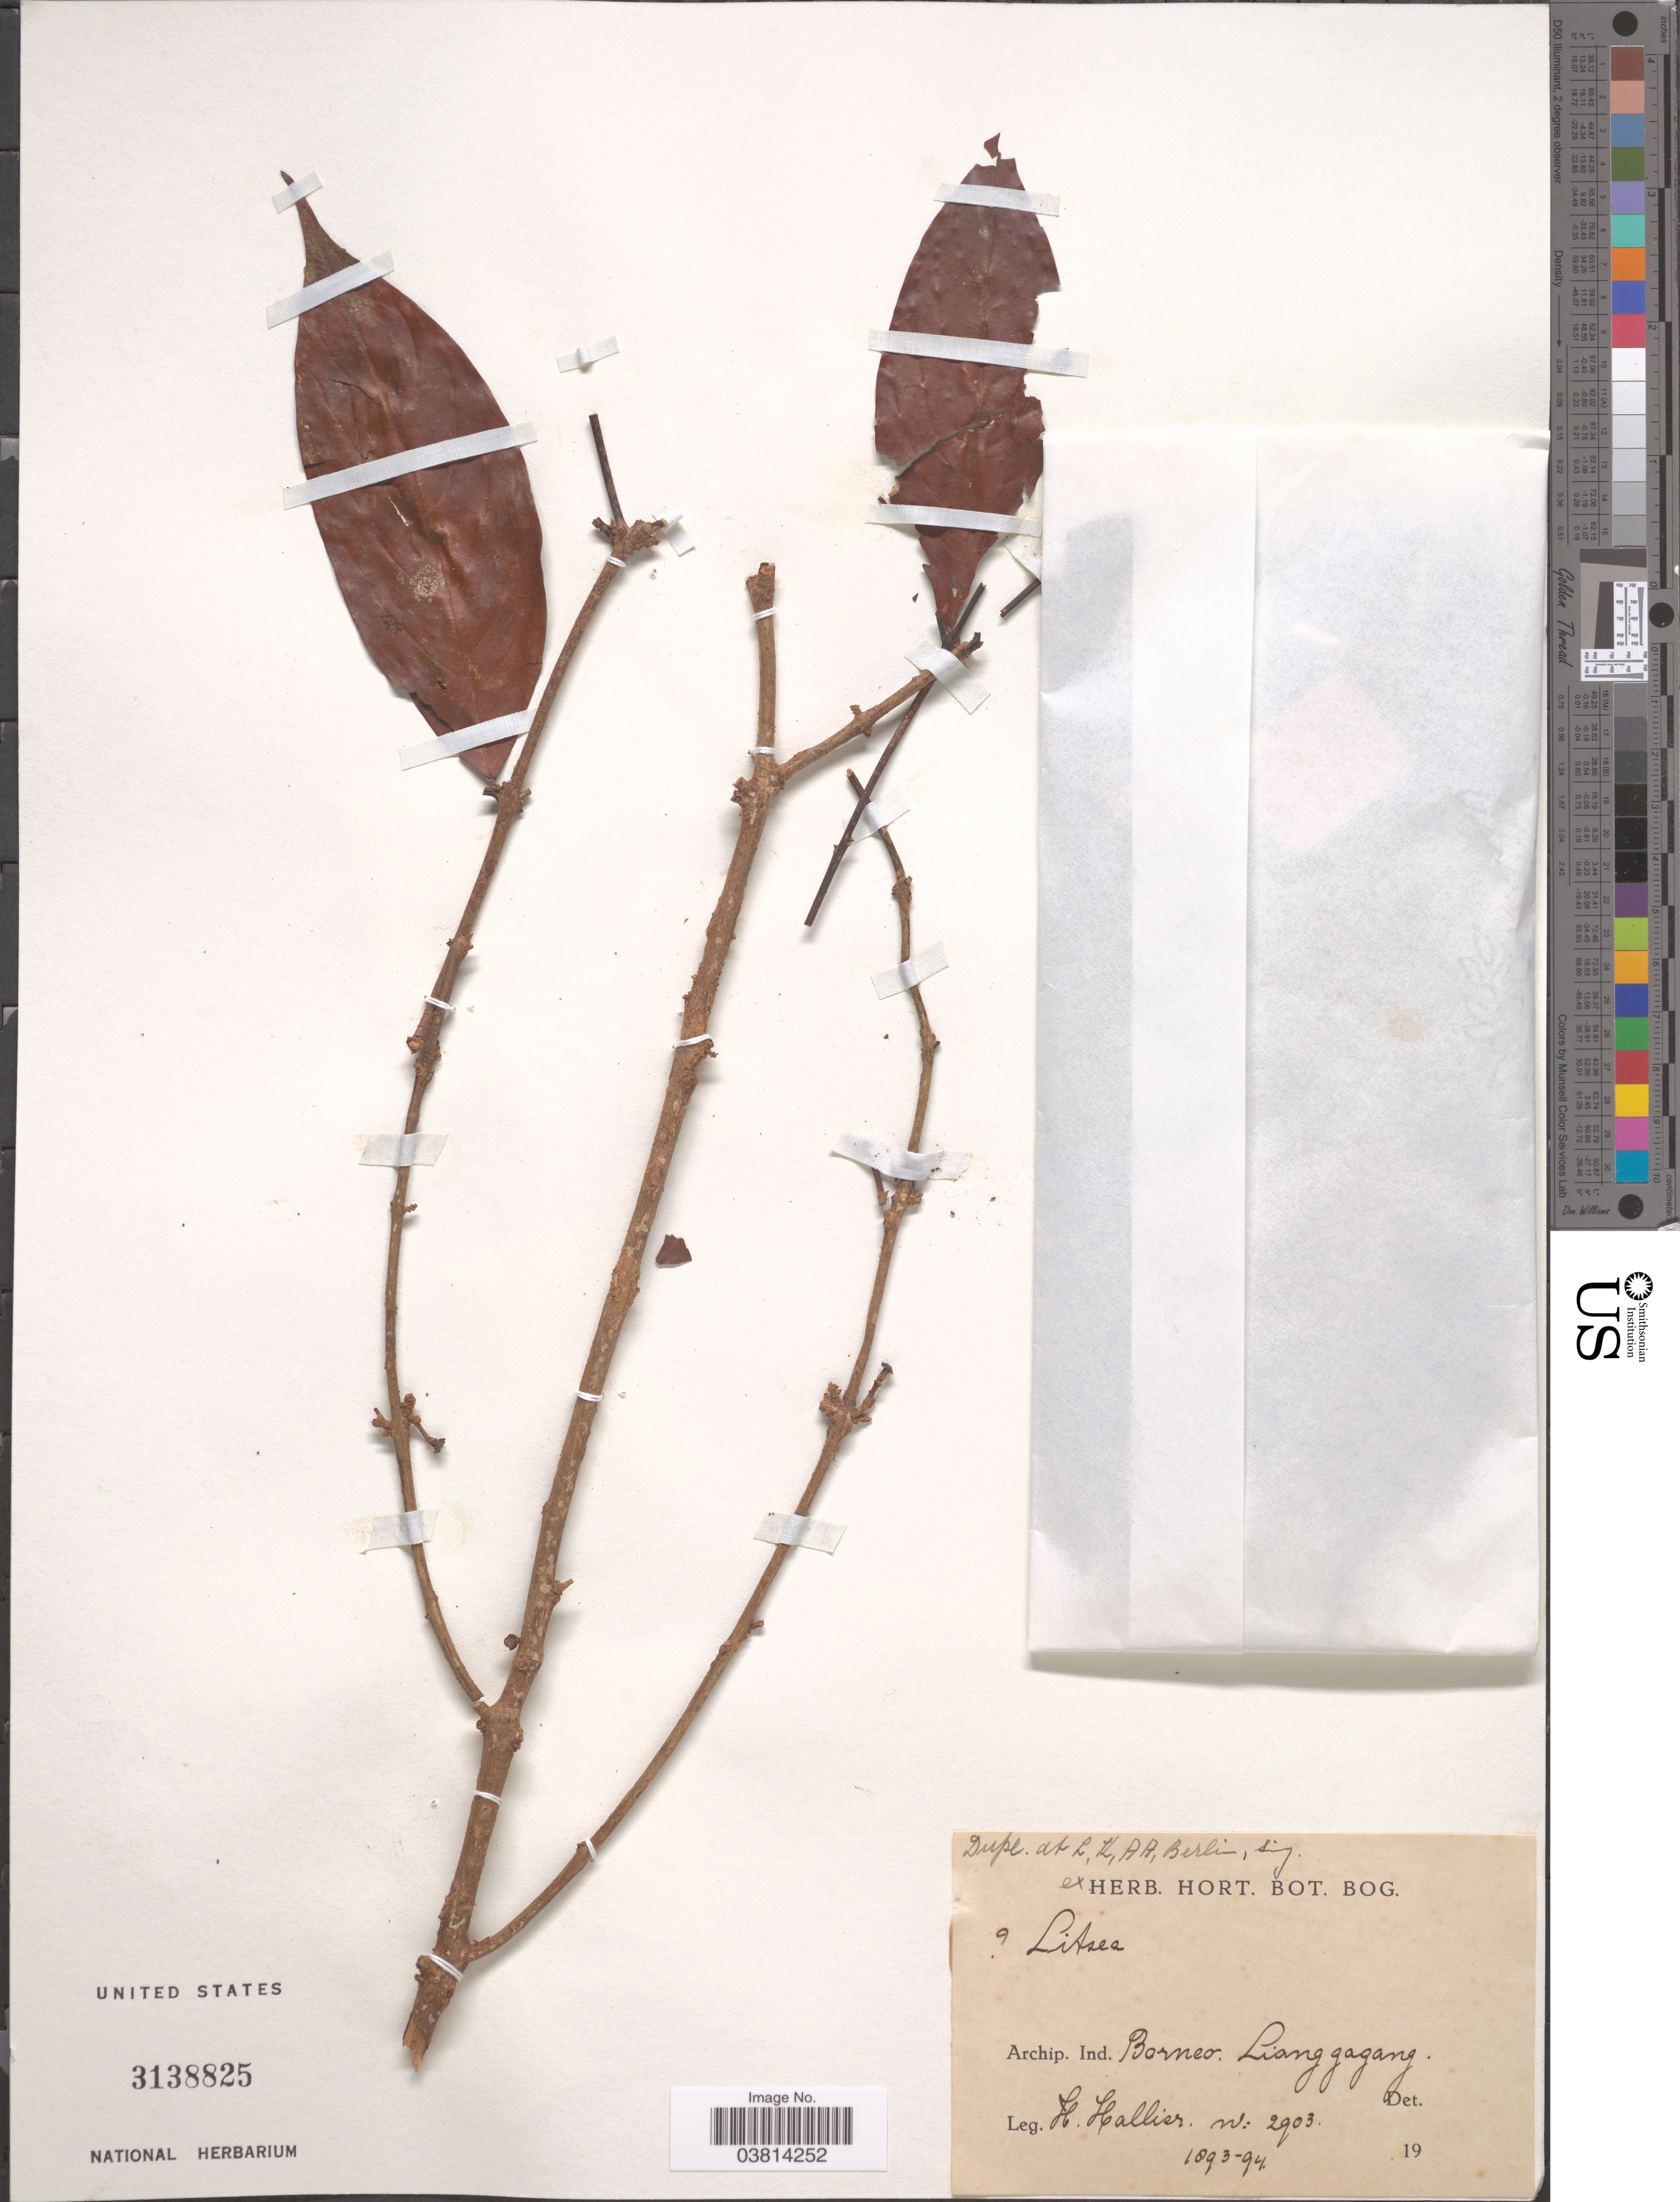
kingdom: Plantae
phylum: Tracheophyta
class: Magnoliopsida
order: Laurales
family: Lauraceae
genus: Litsea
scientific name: Litsea sp.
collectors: H. G. Hallier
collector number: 2903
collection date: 1893/1894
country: Indonesia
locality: Archip. Ind. Borneo. Lianggagang.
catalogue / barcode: US 3138825